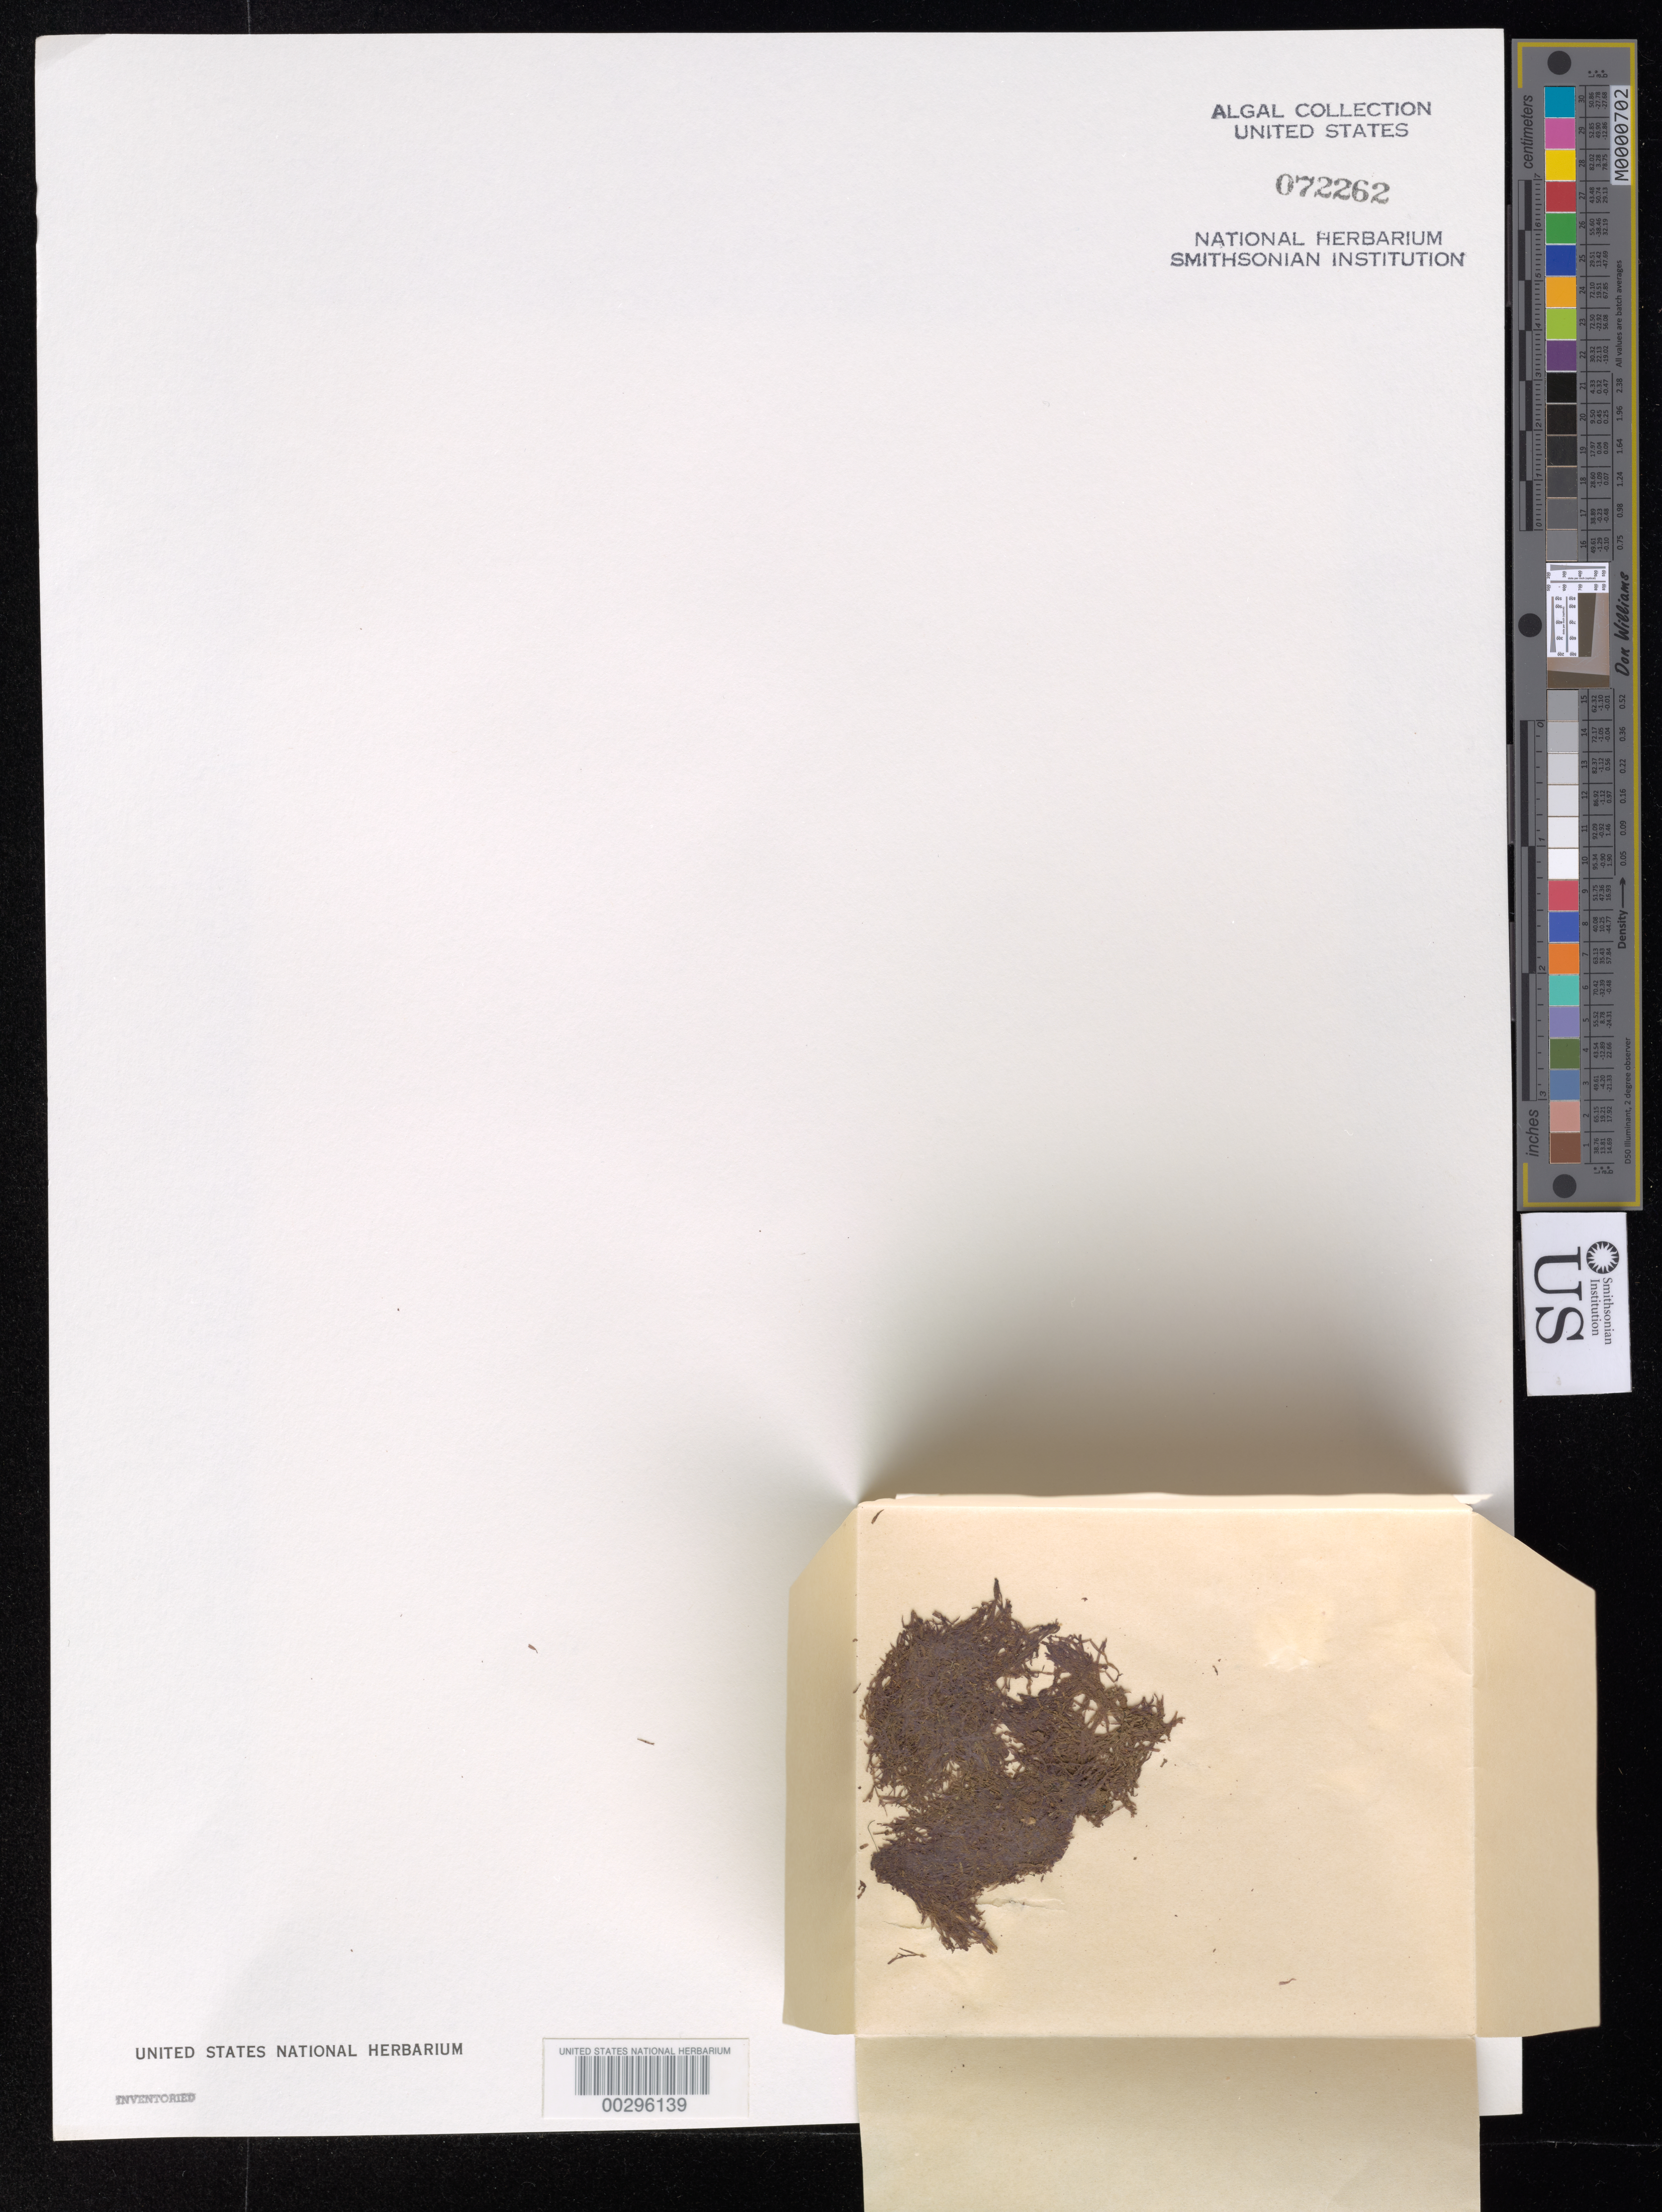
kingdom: Plantae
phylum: Rhodophyta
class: Florideophyceae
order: Ceramiales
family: Delesseriaceae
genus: Caloglossa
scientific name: Caloglossa leprieurii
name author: (Mont.) G. Martens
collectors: P. W. Wilson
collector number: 339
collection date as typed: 20 Jul 1902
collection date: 1902-07-20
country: Puerto Rico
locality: Luquillo mountains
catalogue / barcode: US 72262